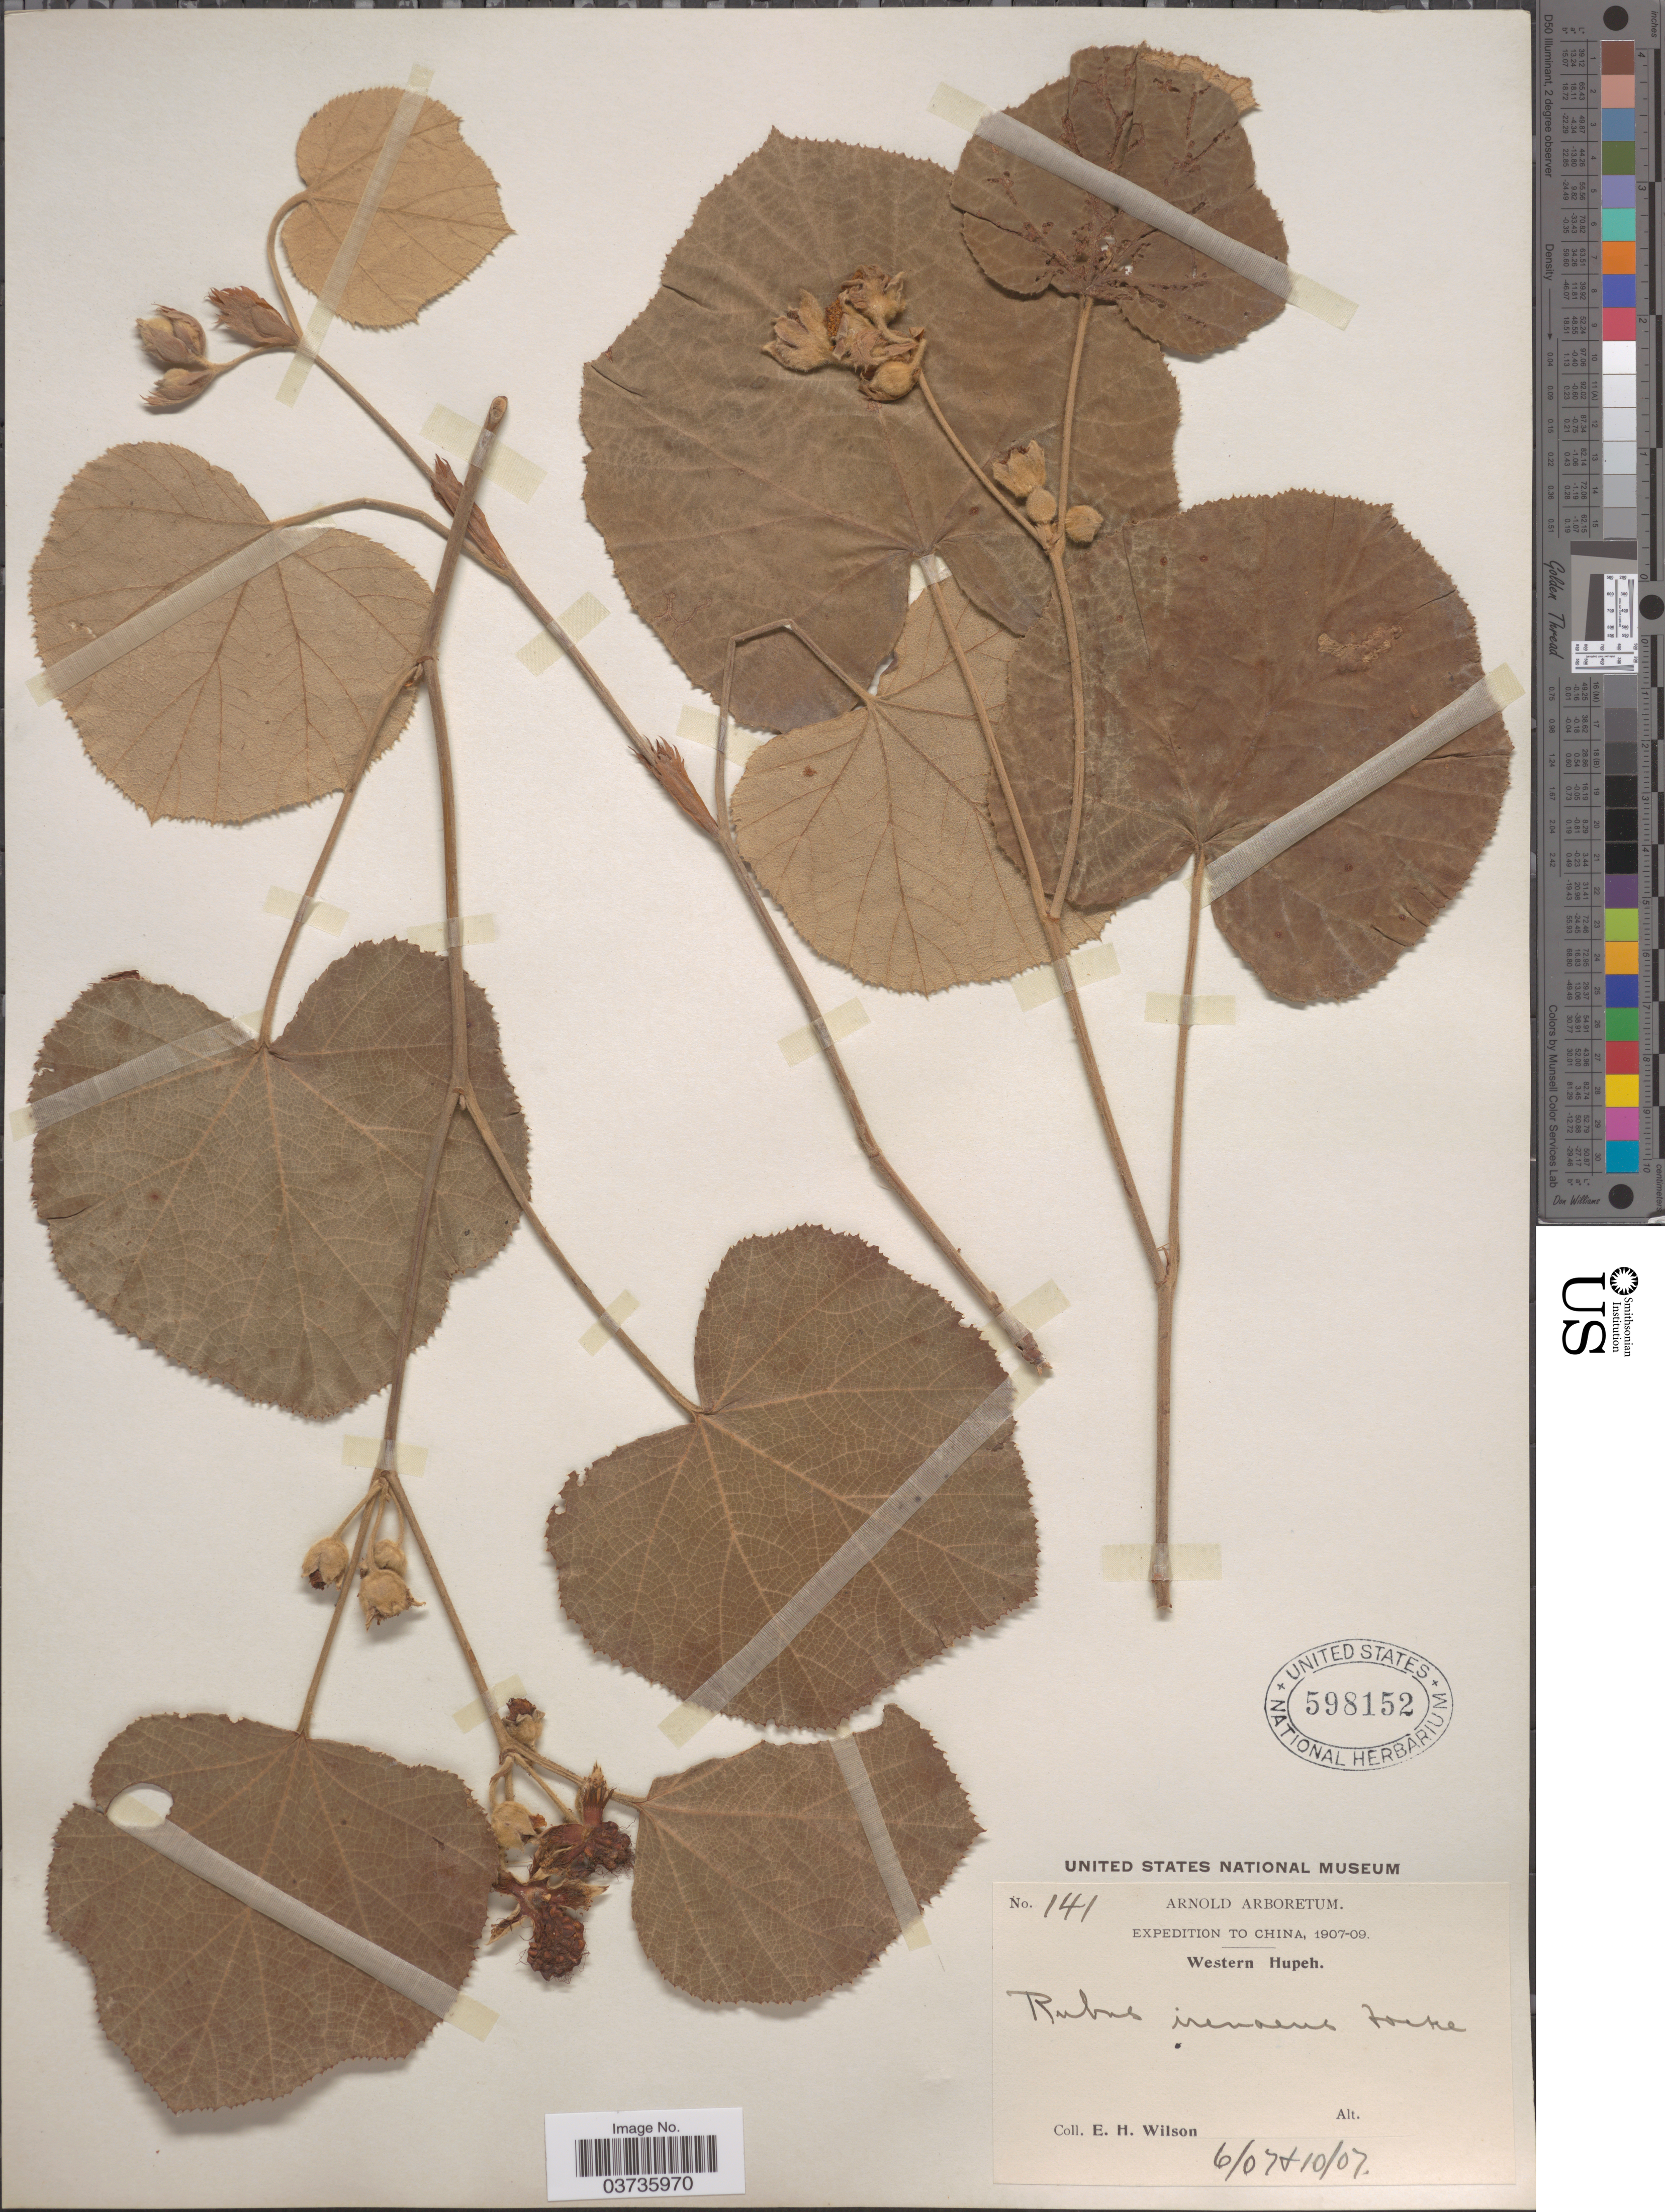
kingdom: Plantae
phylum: Tracheophyta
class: Magnoliopsida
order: Rosales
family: Rosaceae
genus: Rubus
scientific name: Rubus irenaeus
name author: Focke in Diels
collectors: E. Wilson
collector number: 141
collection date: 1907-06/1907-10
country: China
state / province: Hubei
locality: Western Hupeh.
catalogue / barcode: US 598152